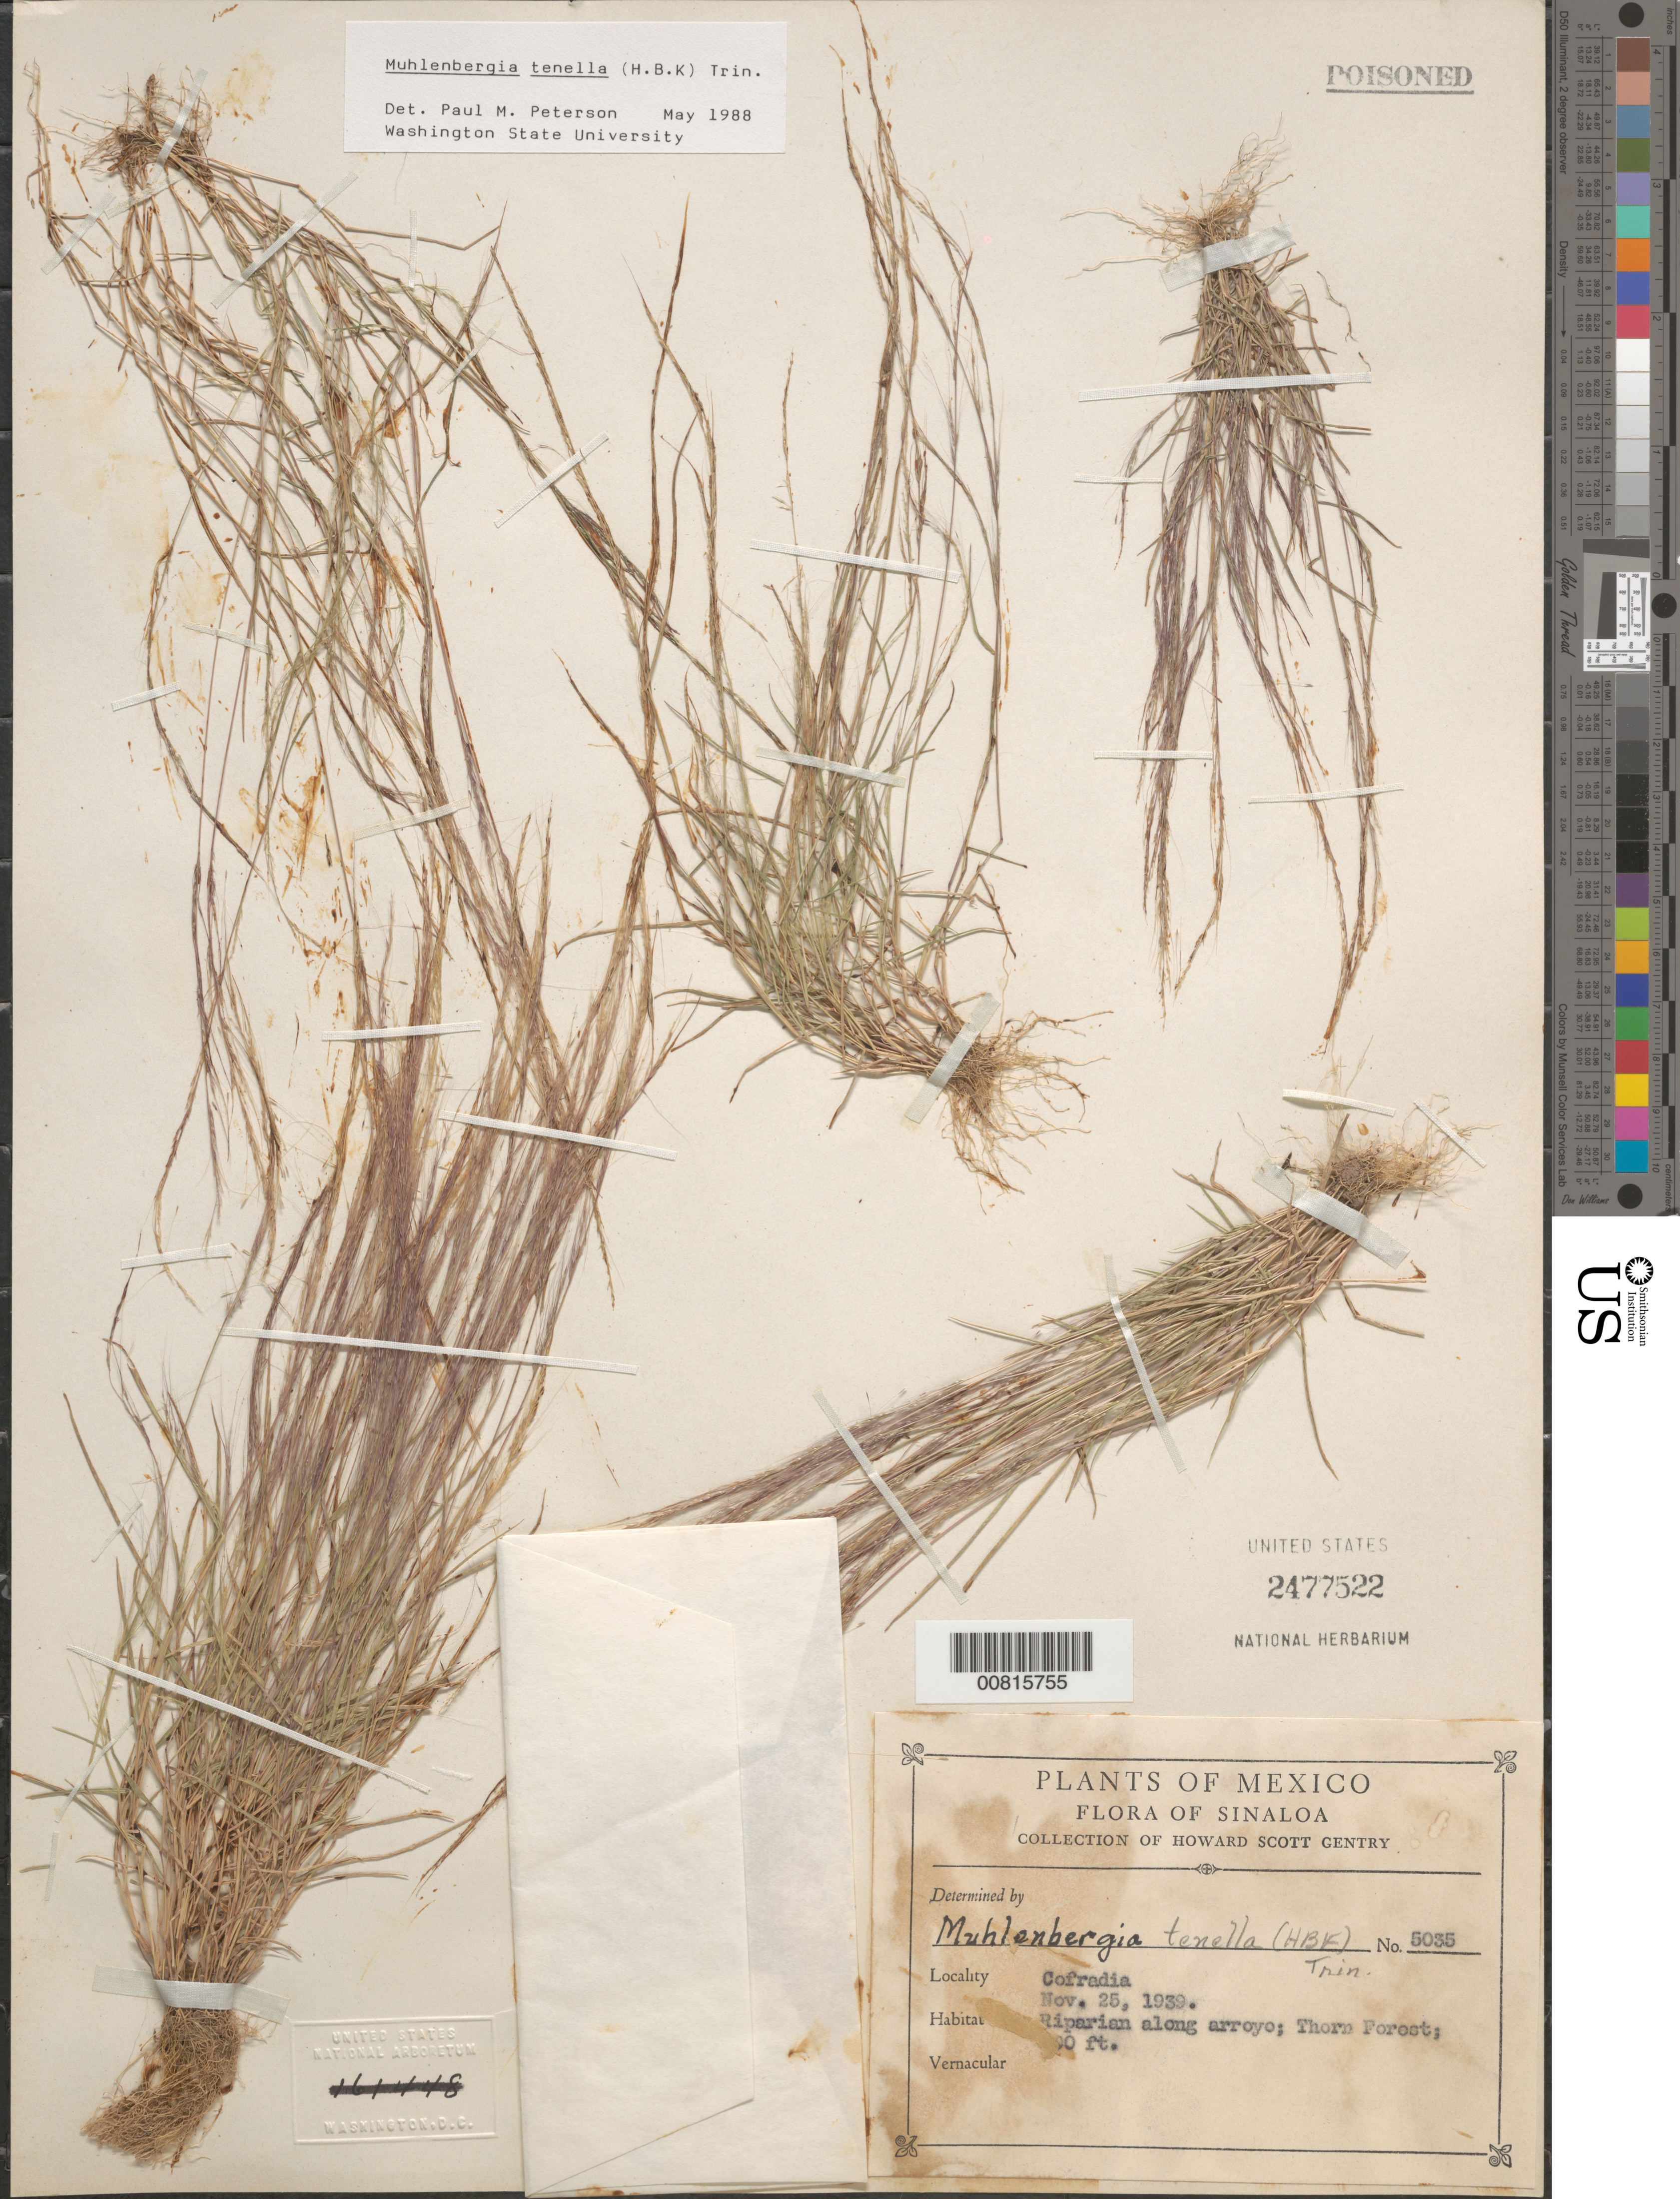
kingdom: Plantae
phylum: Tracheophyta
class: Liliopsida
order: Poales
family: Poaceae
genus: Muhlenbergia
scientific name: Muhlenbergia tenella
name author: (Kunth) Trin.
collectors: H. S. Gentry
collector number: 5035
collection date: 1939-11-25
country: Mexico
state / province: Sinaloa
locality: Cofradia, Sin.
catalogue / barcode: US 2477522